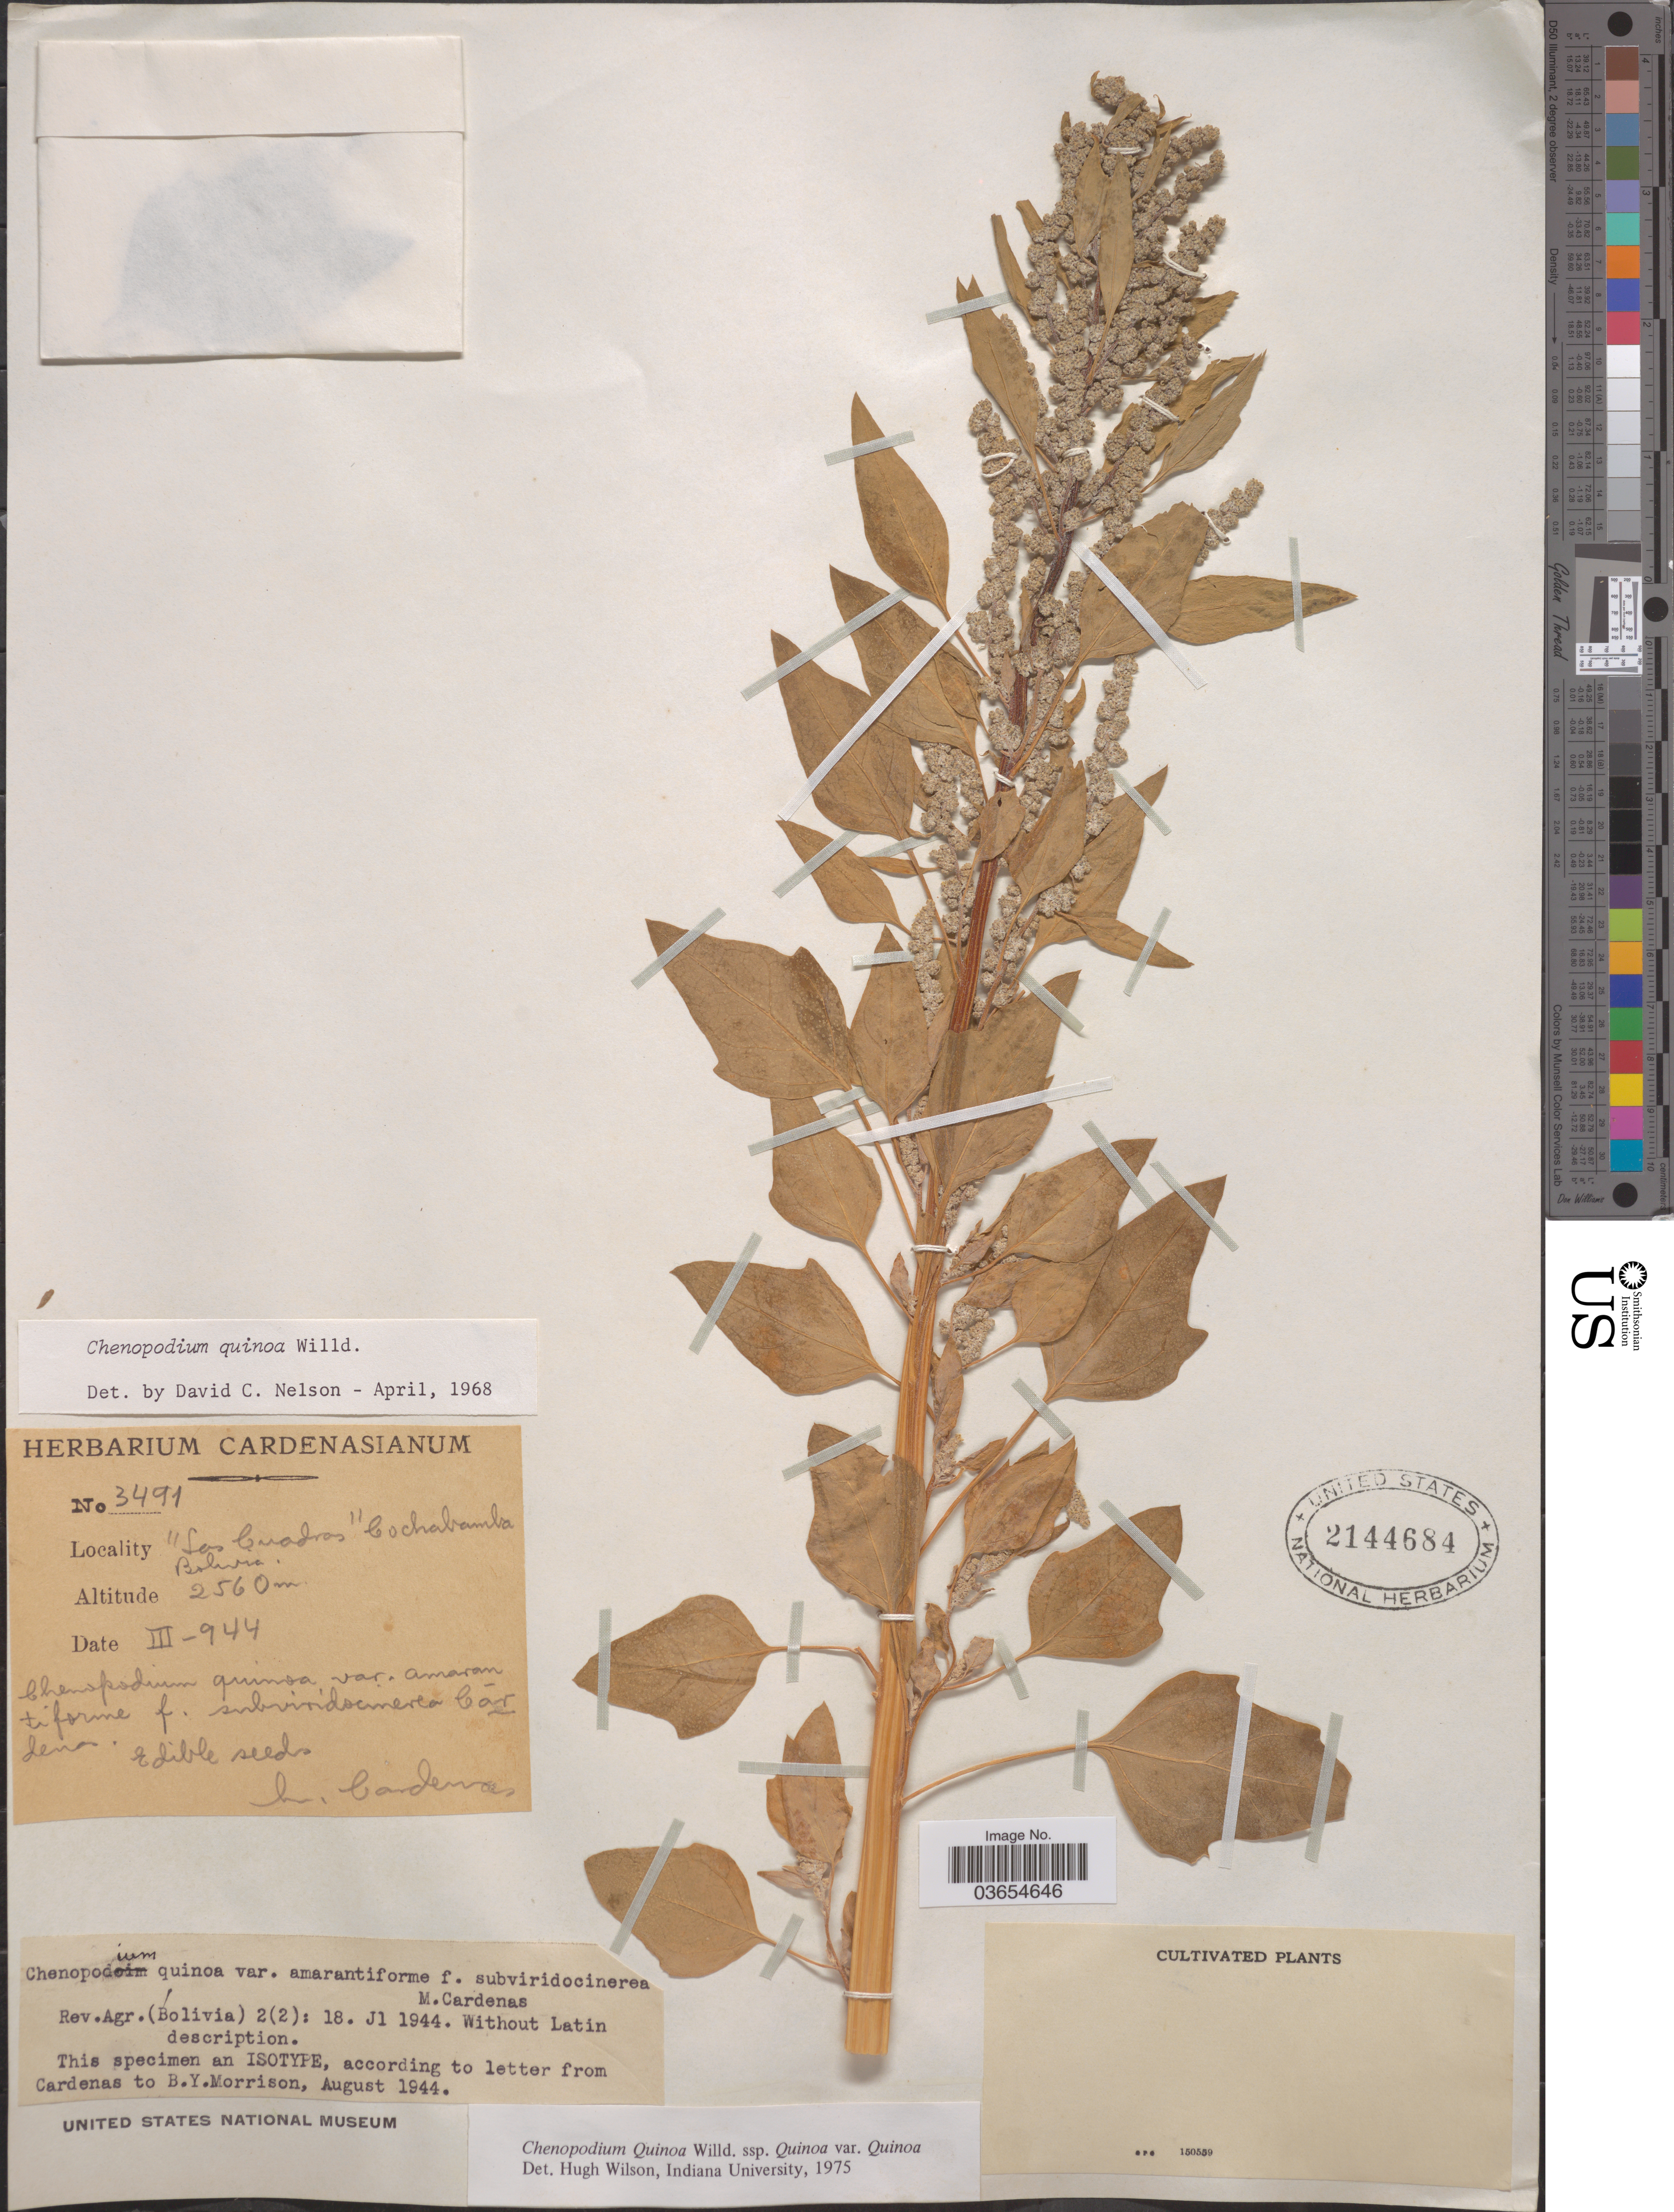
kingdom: Plantae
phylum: Tracheophyta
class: Magnoliopsida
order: Caryophyllales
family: Amaranthaceae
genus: Chenopodium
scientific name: Chenopodium quinoa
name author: Willd.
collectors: M. Cárdenas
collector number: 3491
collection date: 1944-03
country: Bolivia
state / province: Cochabamba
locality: Las Cuadras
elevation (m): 2560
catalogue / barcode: US 2144684